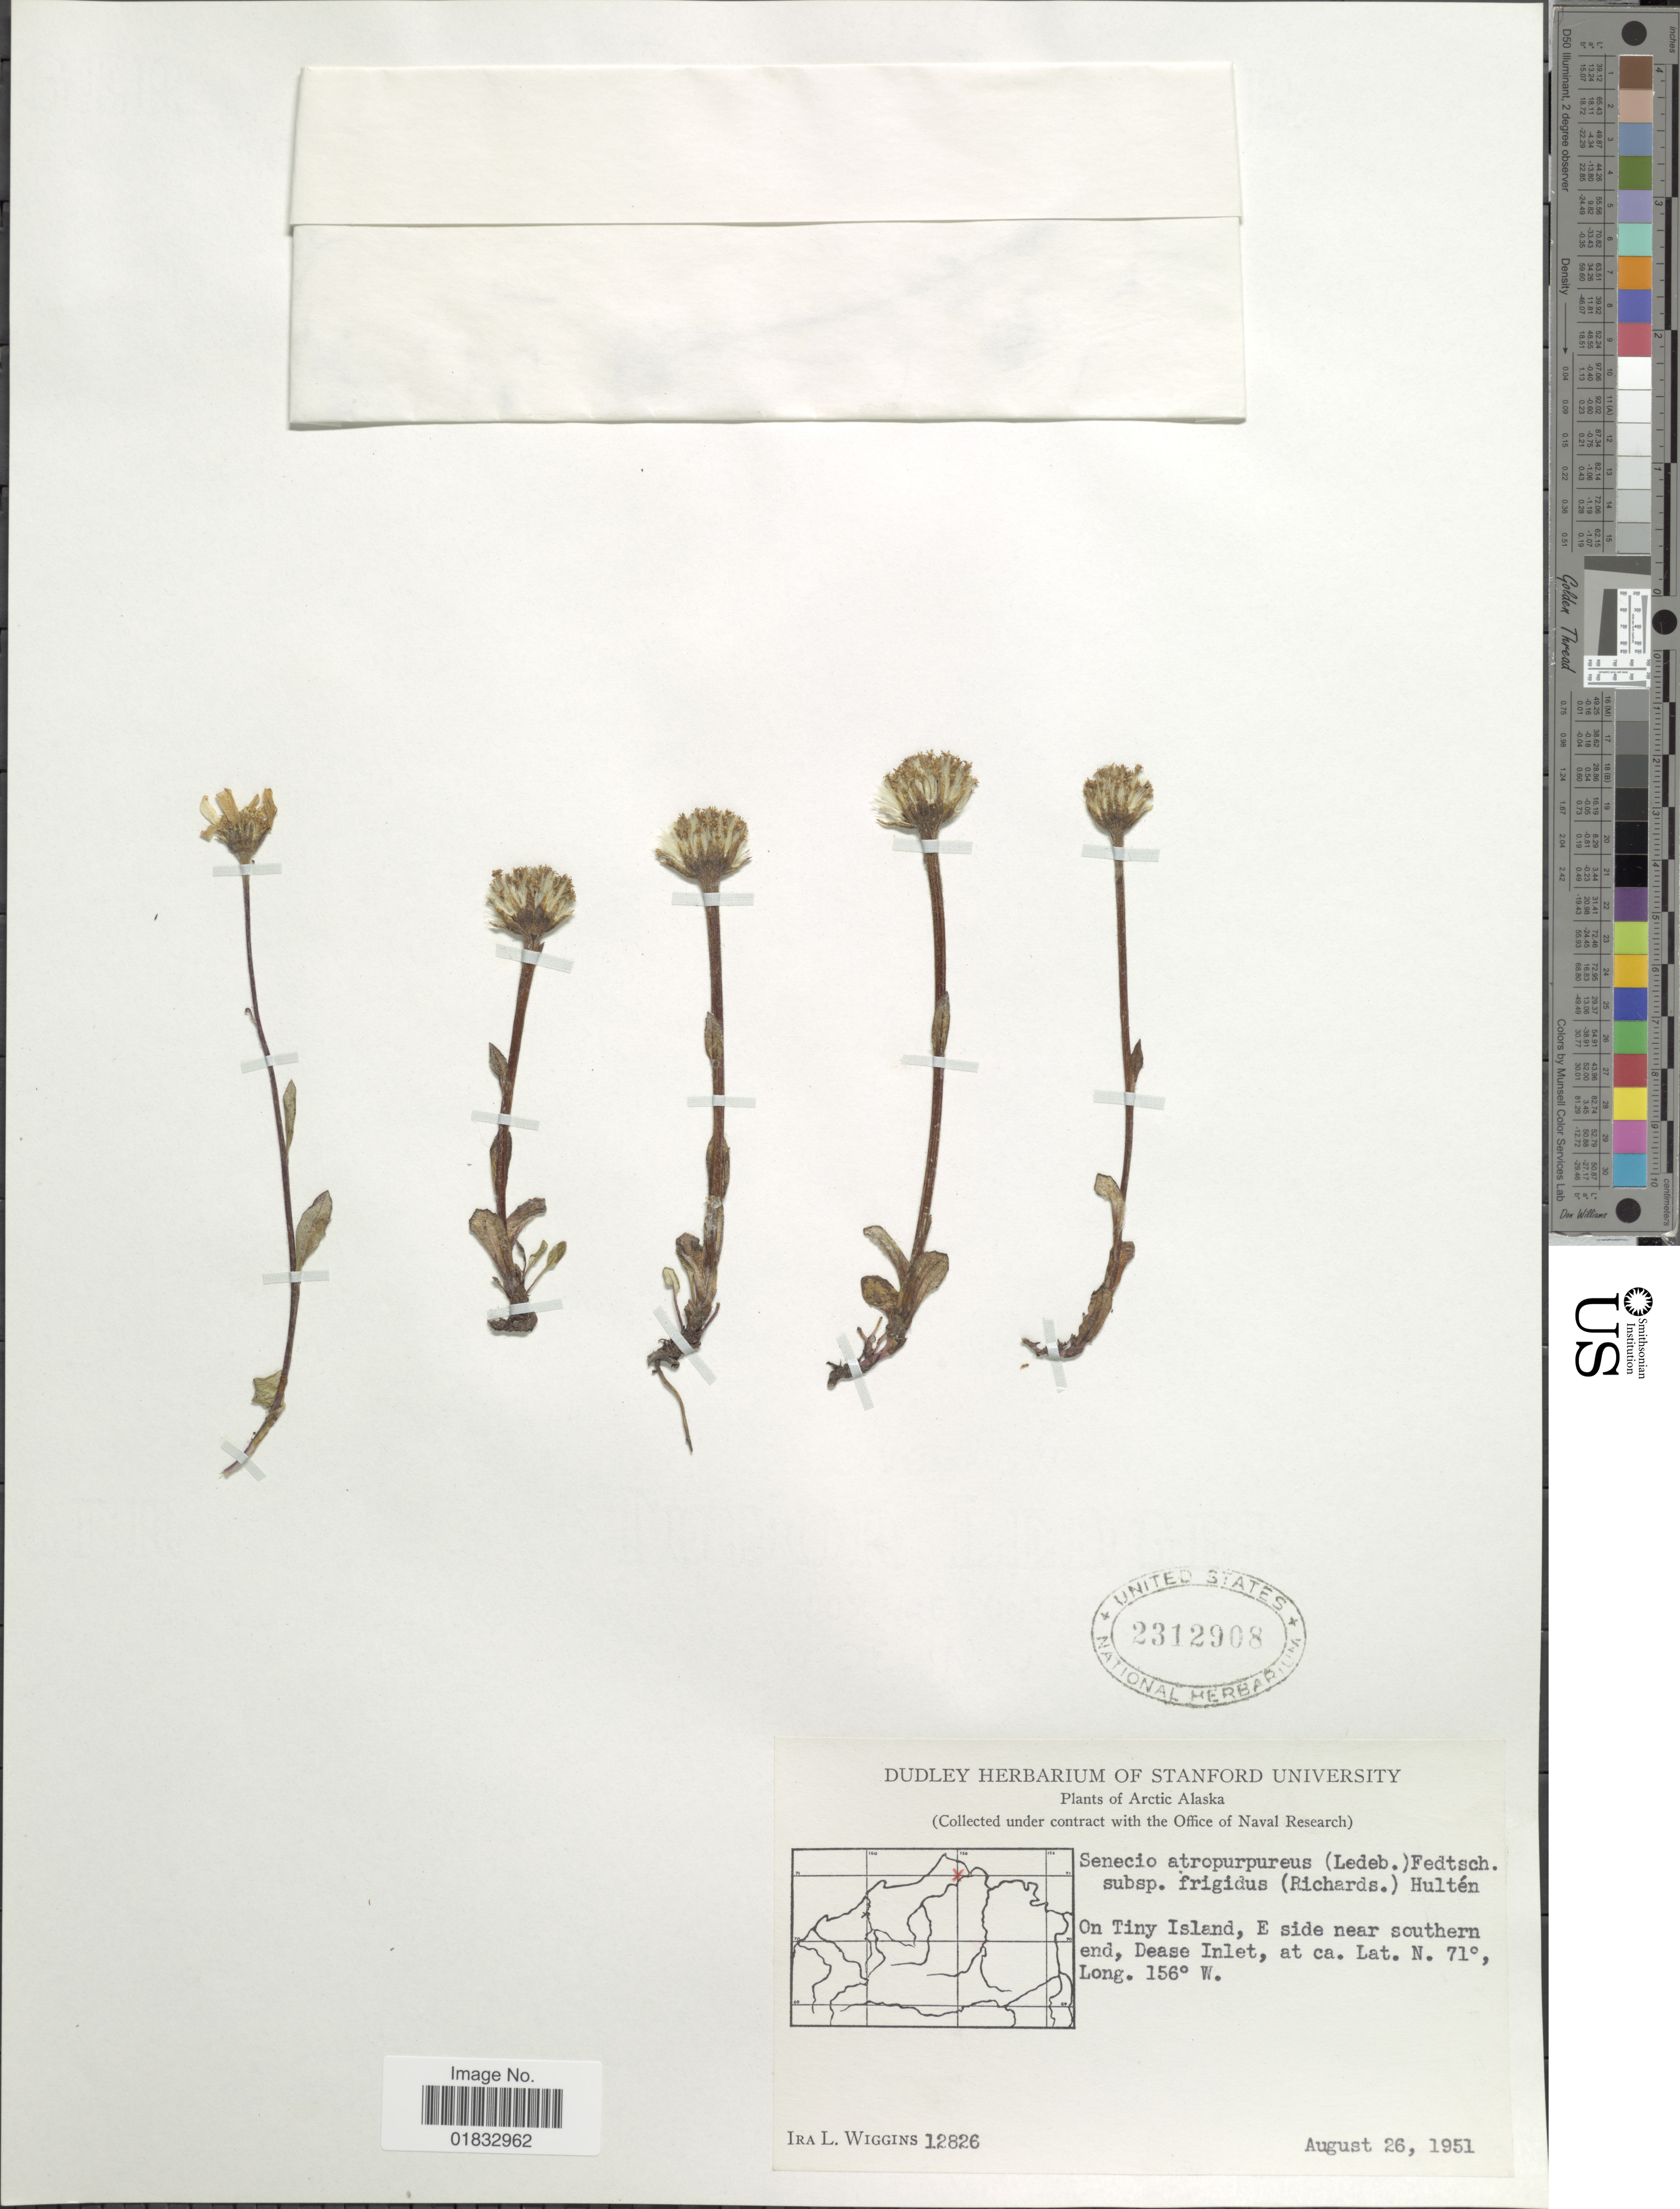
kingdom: Plantae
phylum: Tracheophyta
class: Magnoliopsida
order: Asterales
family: Asteraceae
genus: Tephroseris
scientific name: Tephroseris frigida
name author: (Richardson) Holub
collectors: I. L. Wiggins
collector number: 12826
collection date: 1951-08-26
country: United States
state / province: Alaska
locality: Arctic Alaska, On Tiny Island, E side near southern end, Dease Inlet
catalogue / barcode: US 2312908